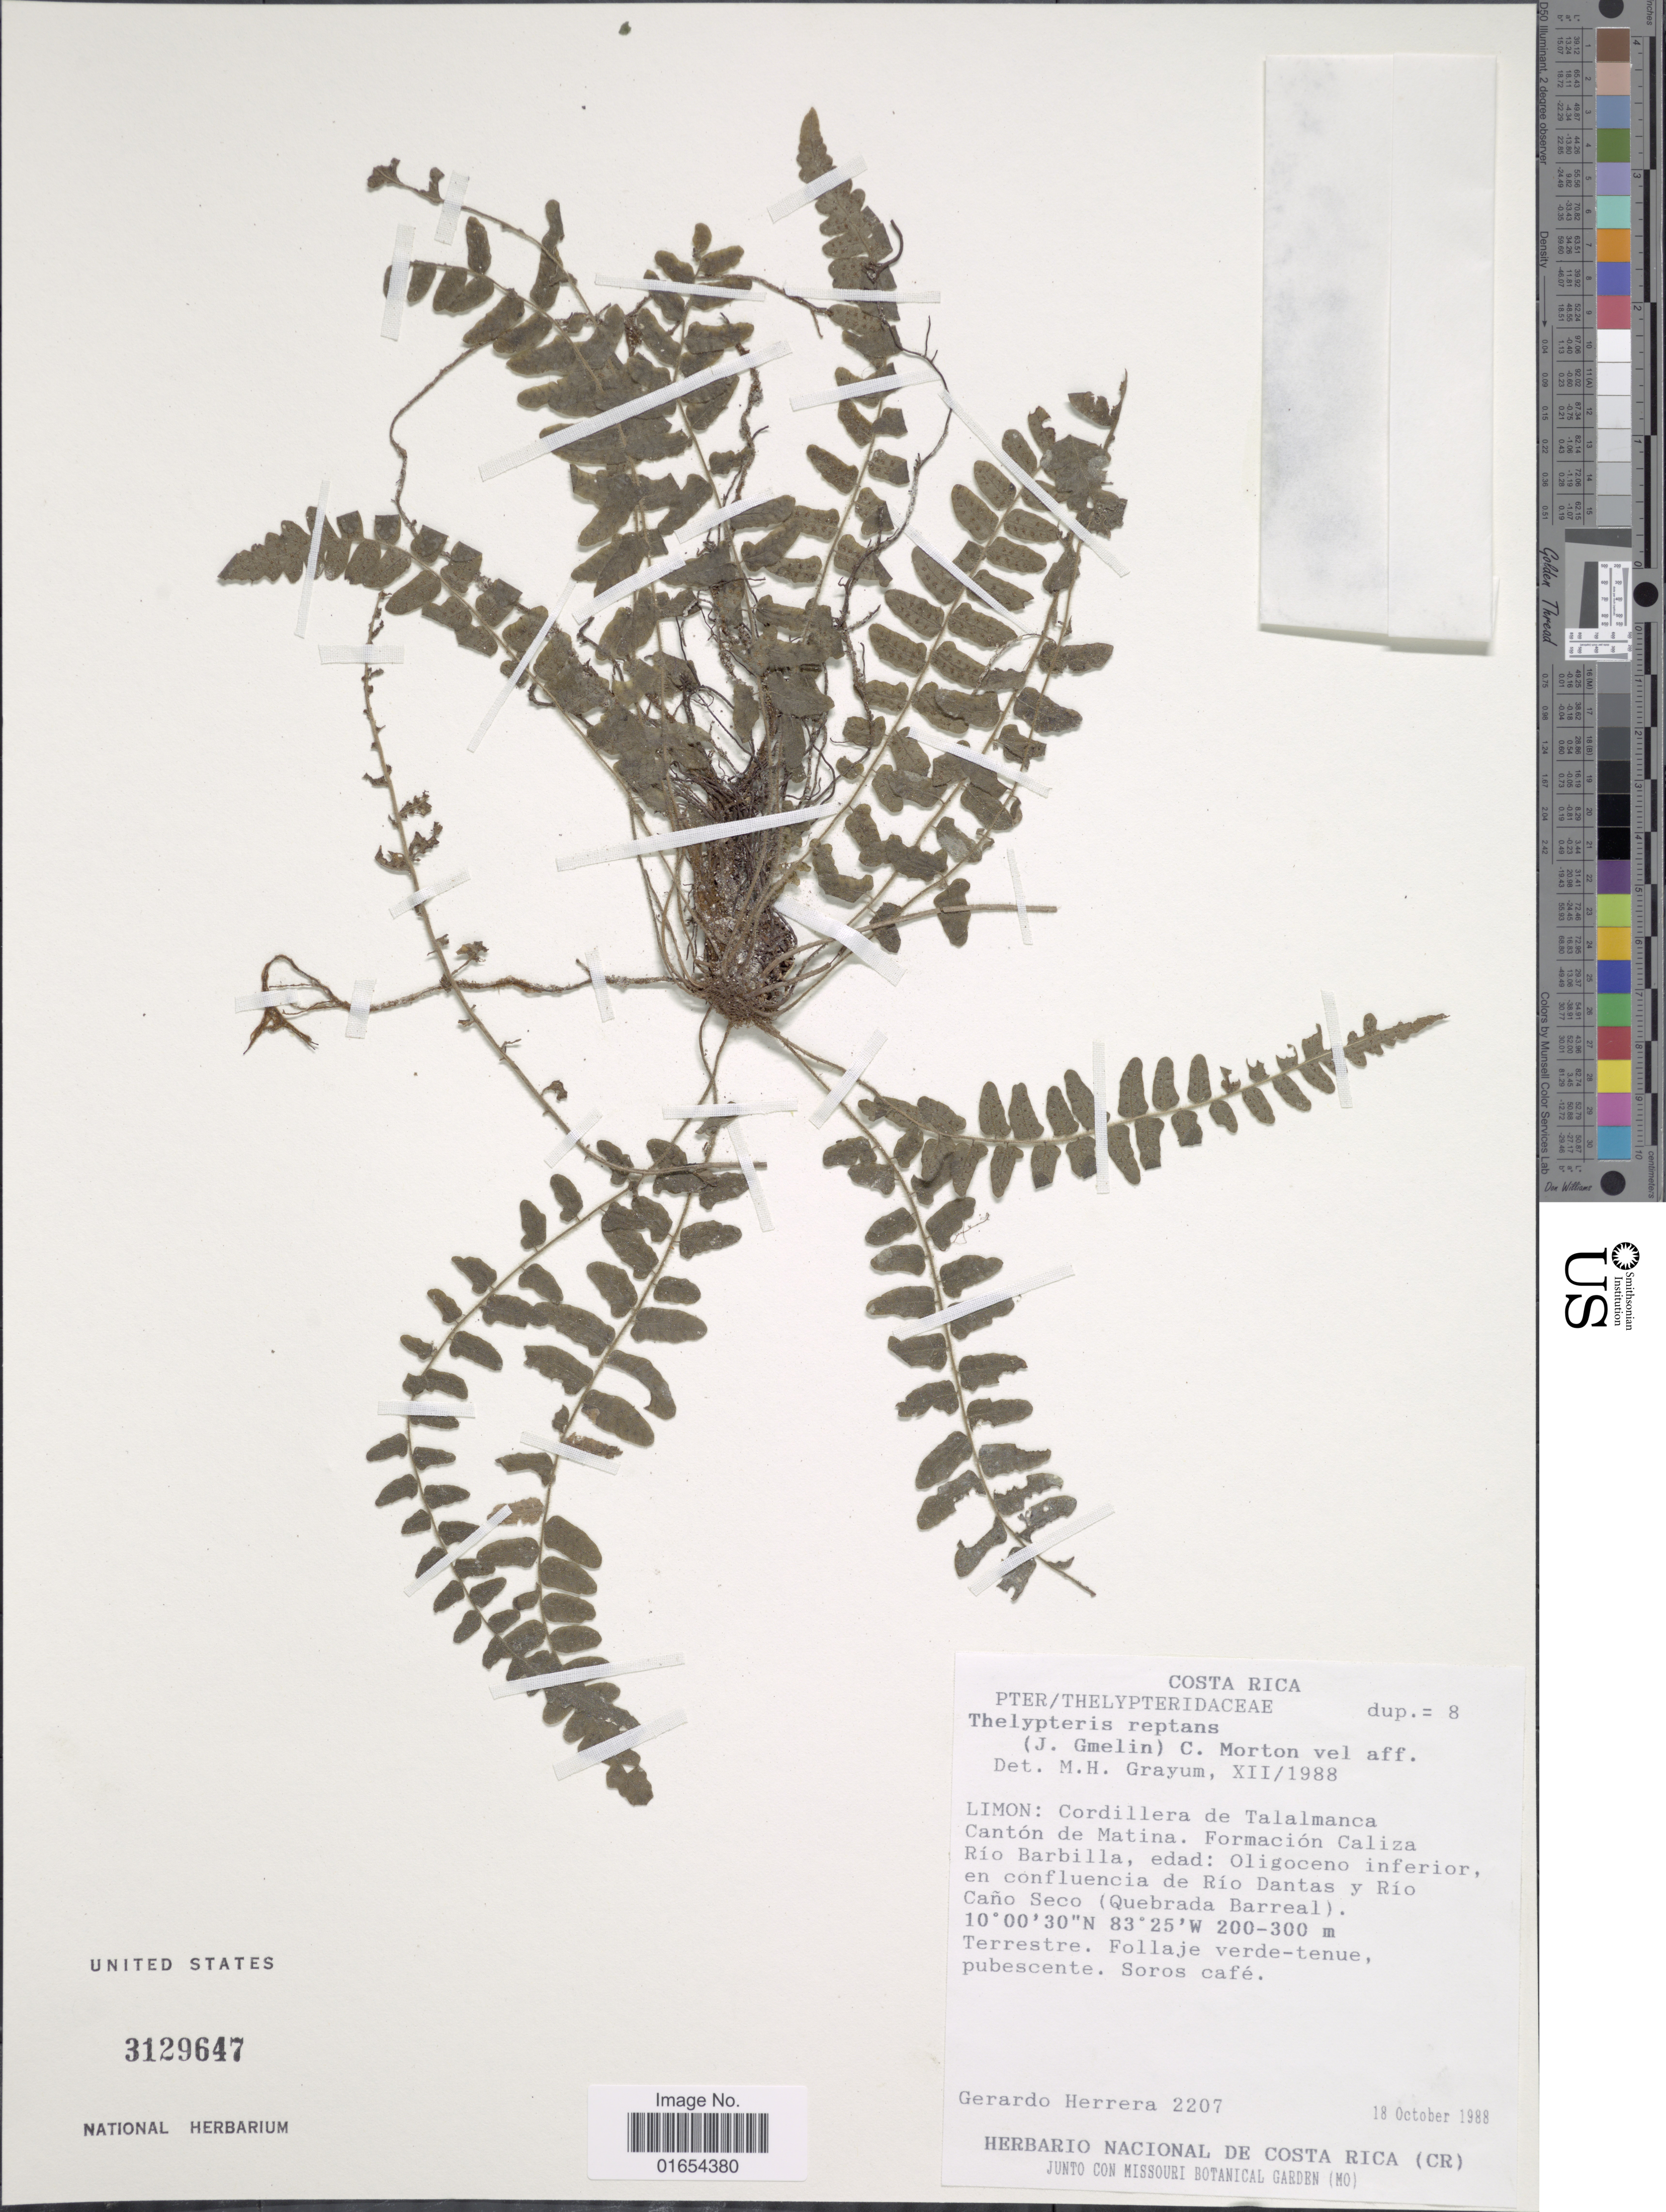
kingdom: Plantae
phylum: Tracheophyta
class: Polypodiopsida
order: Polypodiales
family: Thelypteridaceae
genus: Goniopteris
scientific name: Goniopteris reptans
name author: (J.F. Gmel.) C. Presl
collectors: G. Herrera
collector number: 2207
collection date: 1988-10-18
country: Costa Rica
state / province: Limón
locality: Cordillera de Talamanca Canton de Matina. Formacion Caliza Rio Barbilla, edad: Oligoceno inferior, en confluencia de Rio Dantas y Rio Cano Seco (Quebrada Barreal)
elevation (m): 200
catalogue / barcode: US 3129647